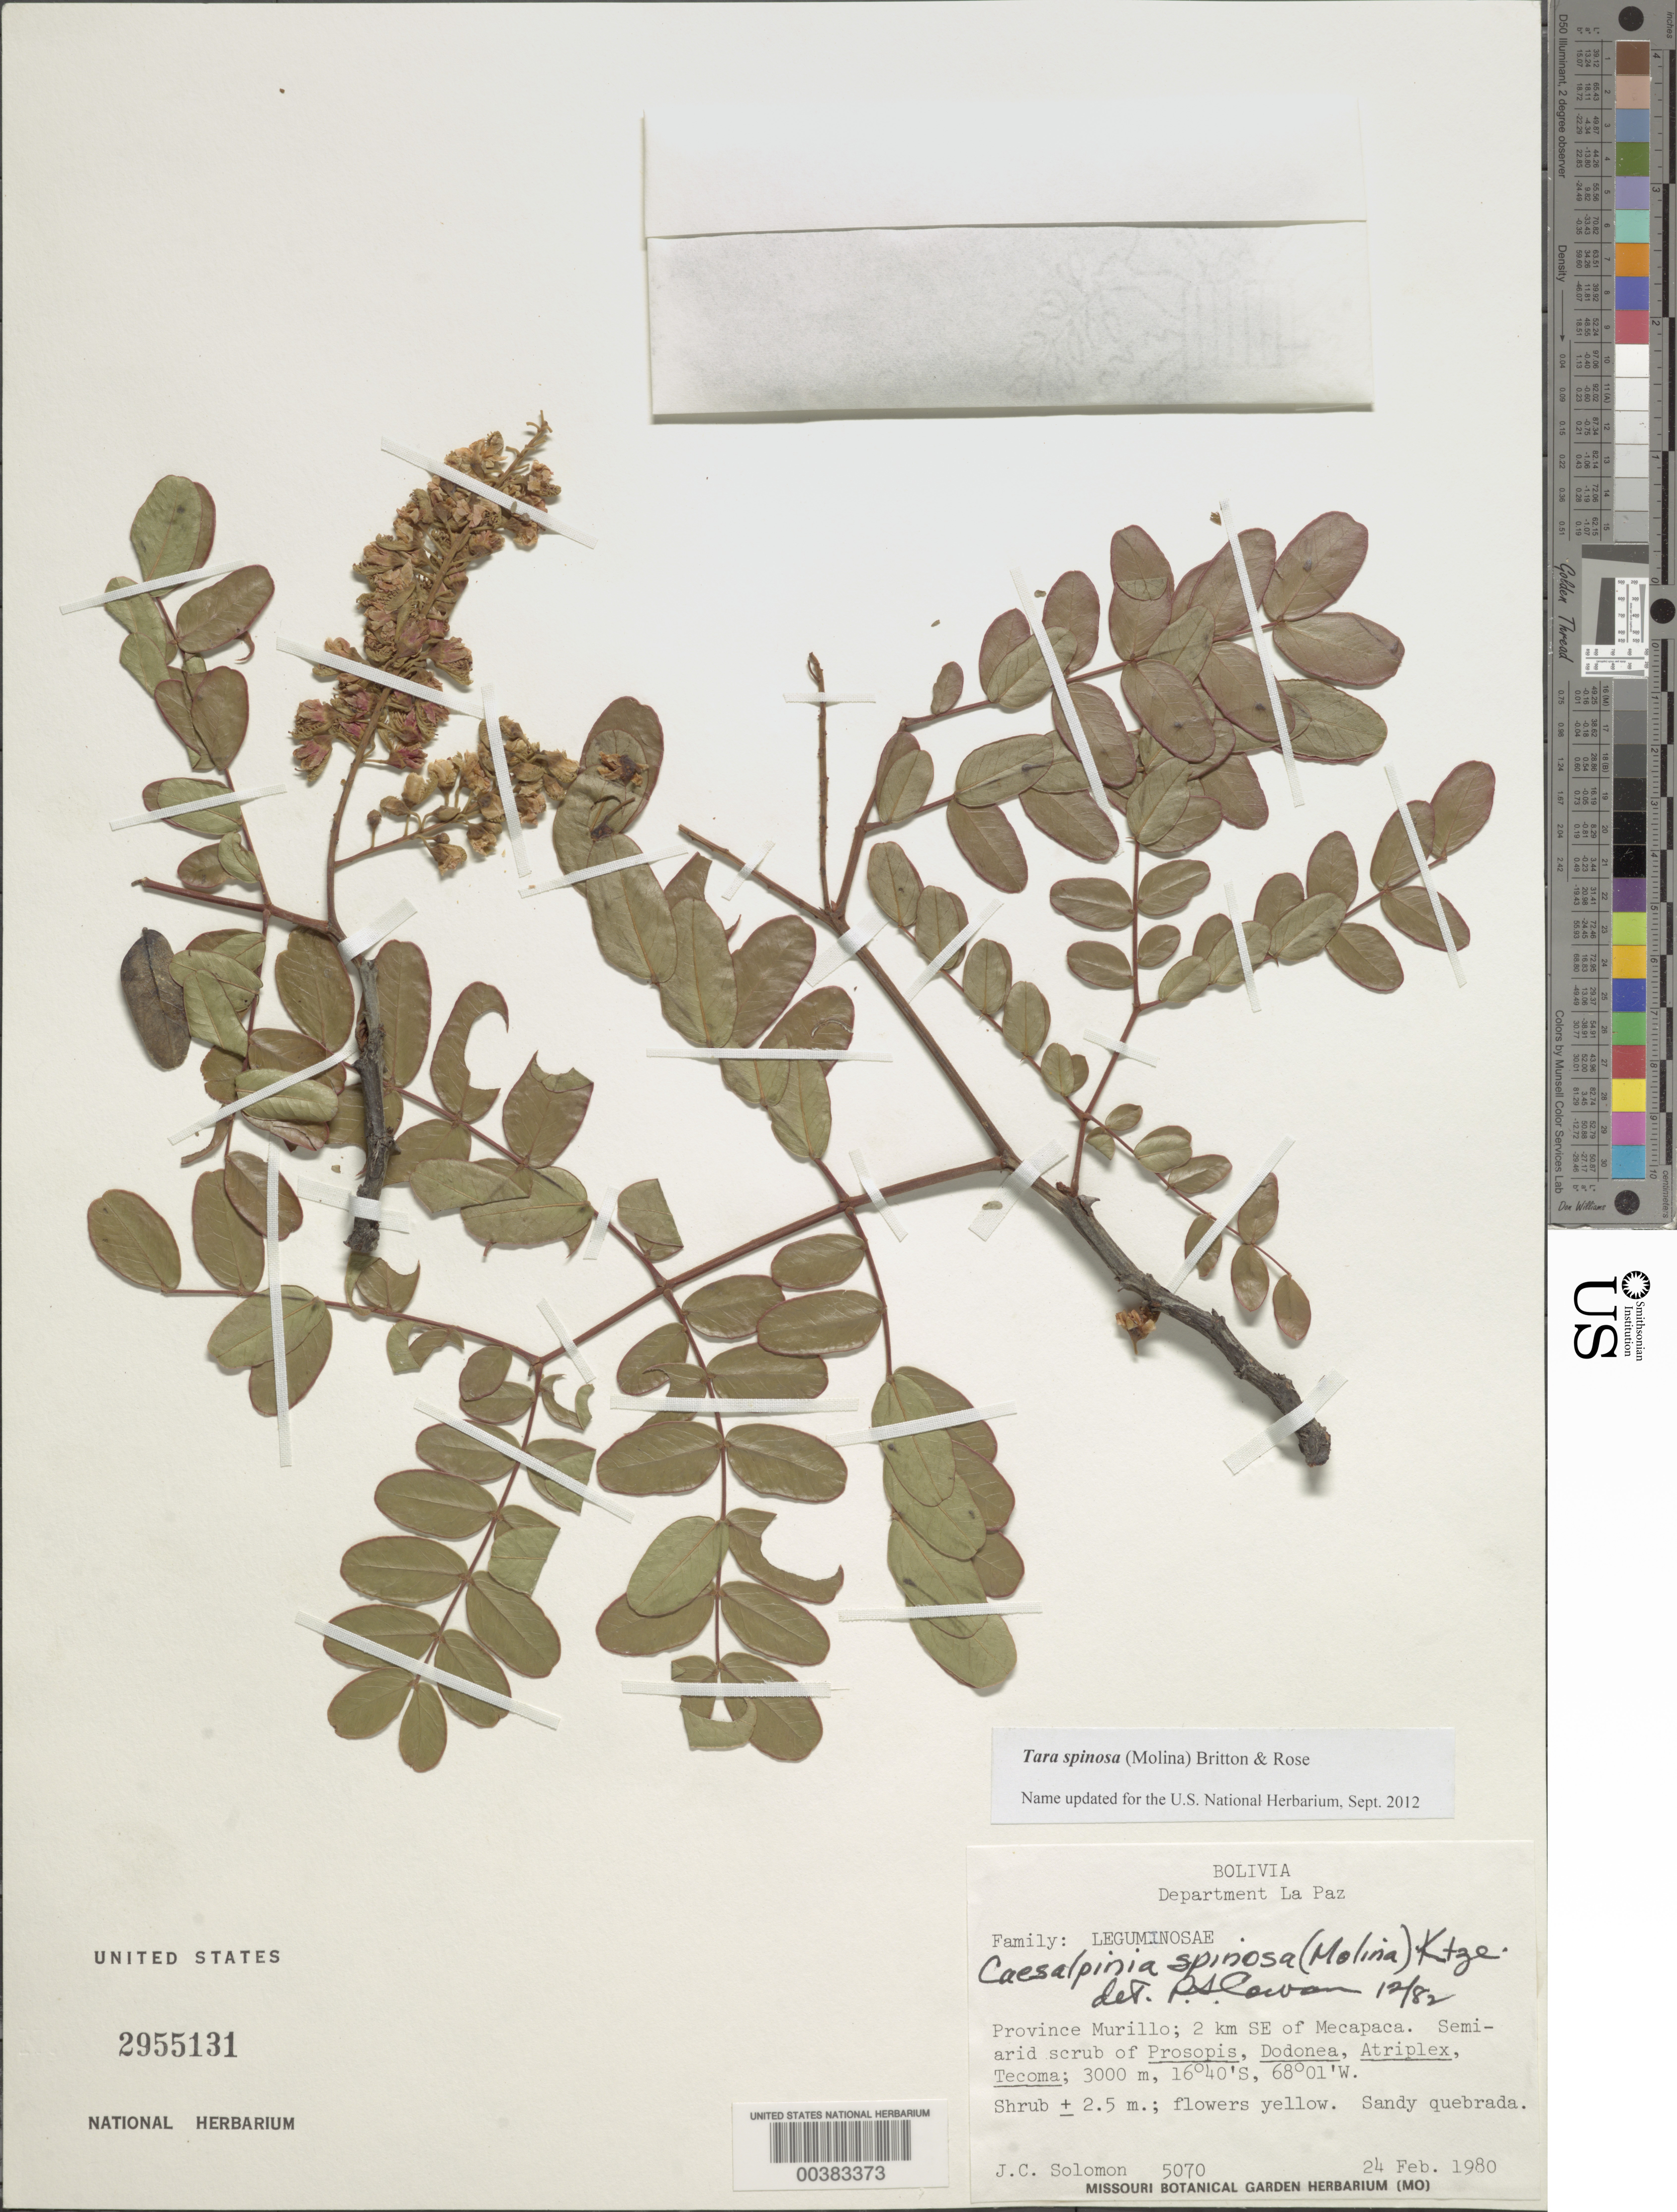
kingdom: Plantae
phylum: Tracheophyta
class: Magnoliopsida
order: Fabales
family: Fabaceae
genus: Tara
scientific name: Tara spinosa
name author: (Molina) Britton & Rose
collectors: J. C. Solomon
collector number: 5070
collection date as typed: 24 Feb 1980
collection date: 1980-02-24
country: Bolivia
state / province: La Paz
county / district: Murillo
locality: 2 km SE of Mecapaca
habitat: Sandy quebrada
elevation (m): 3000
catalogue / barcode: US 2955131